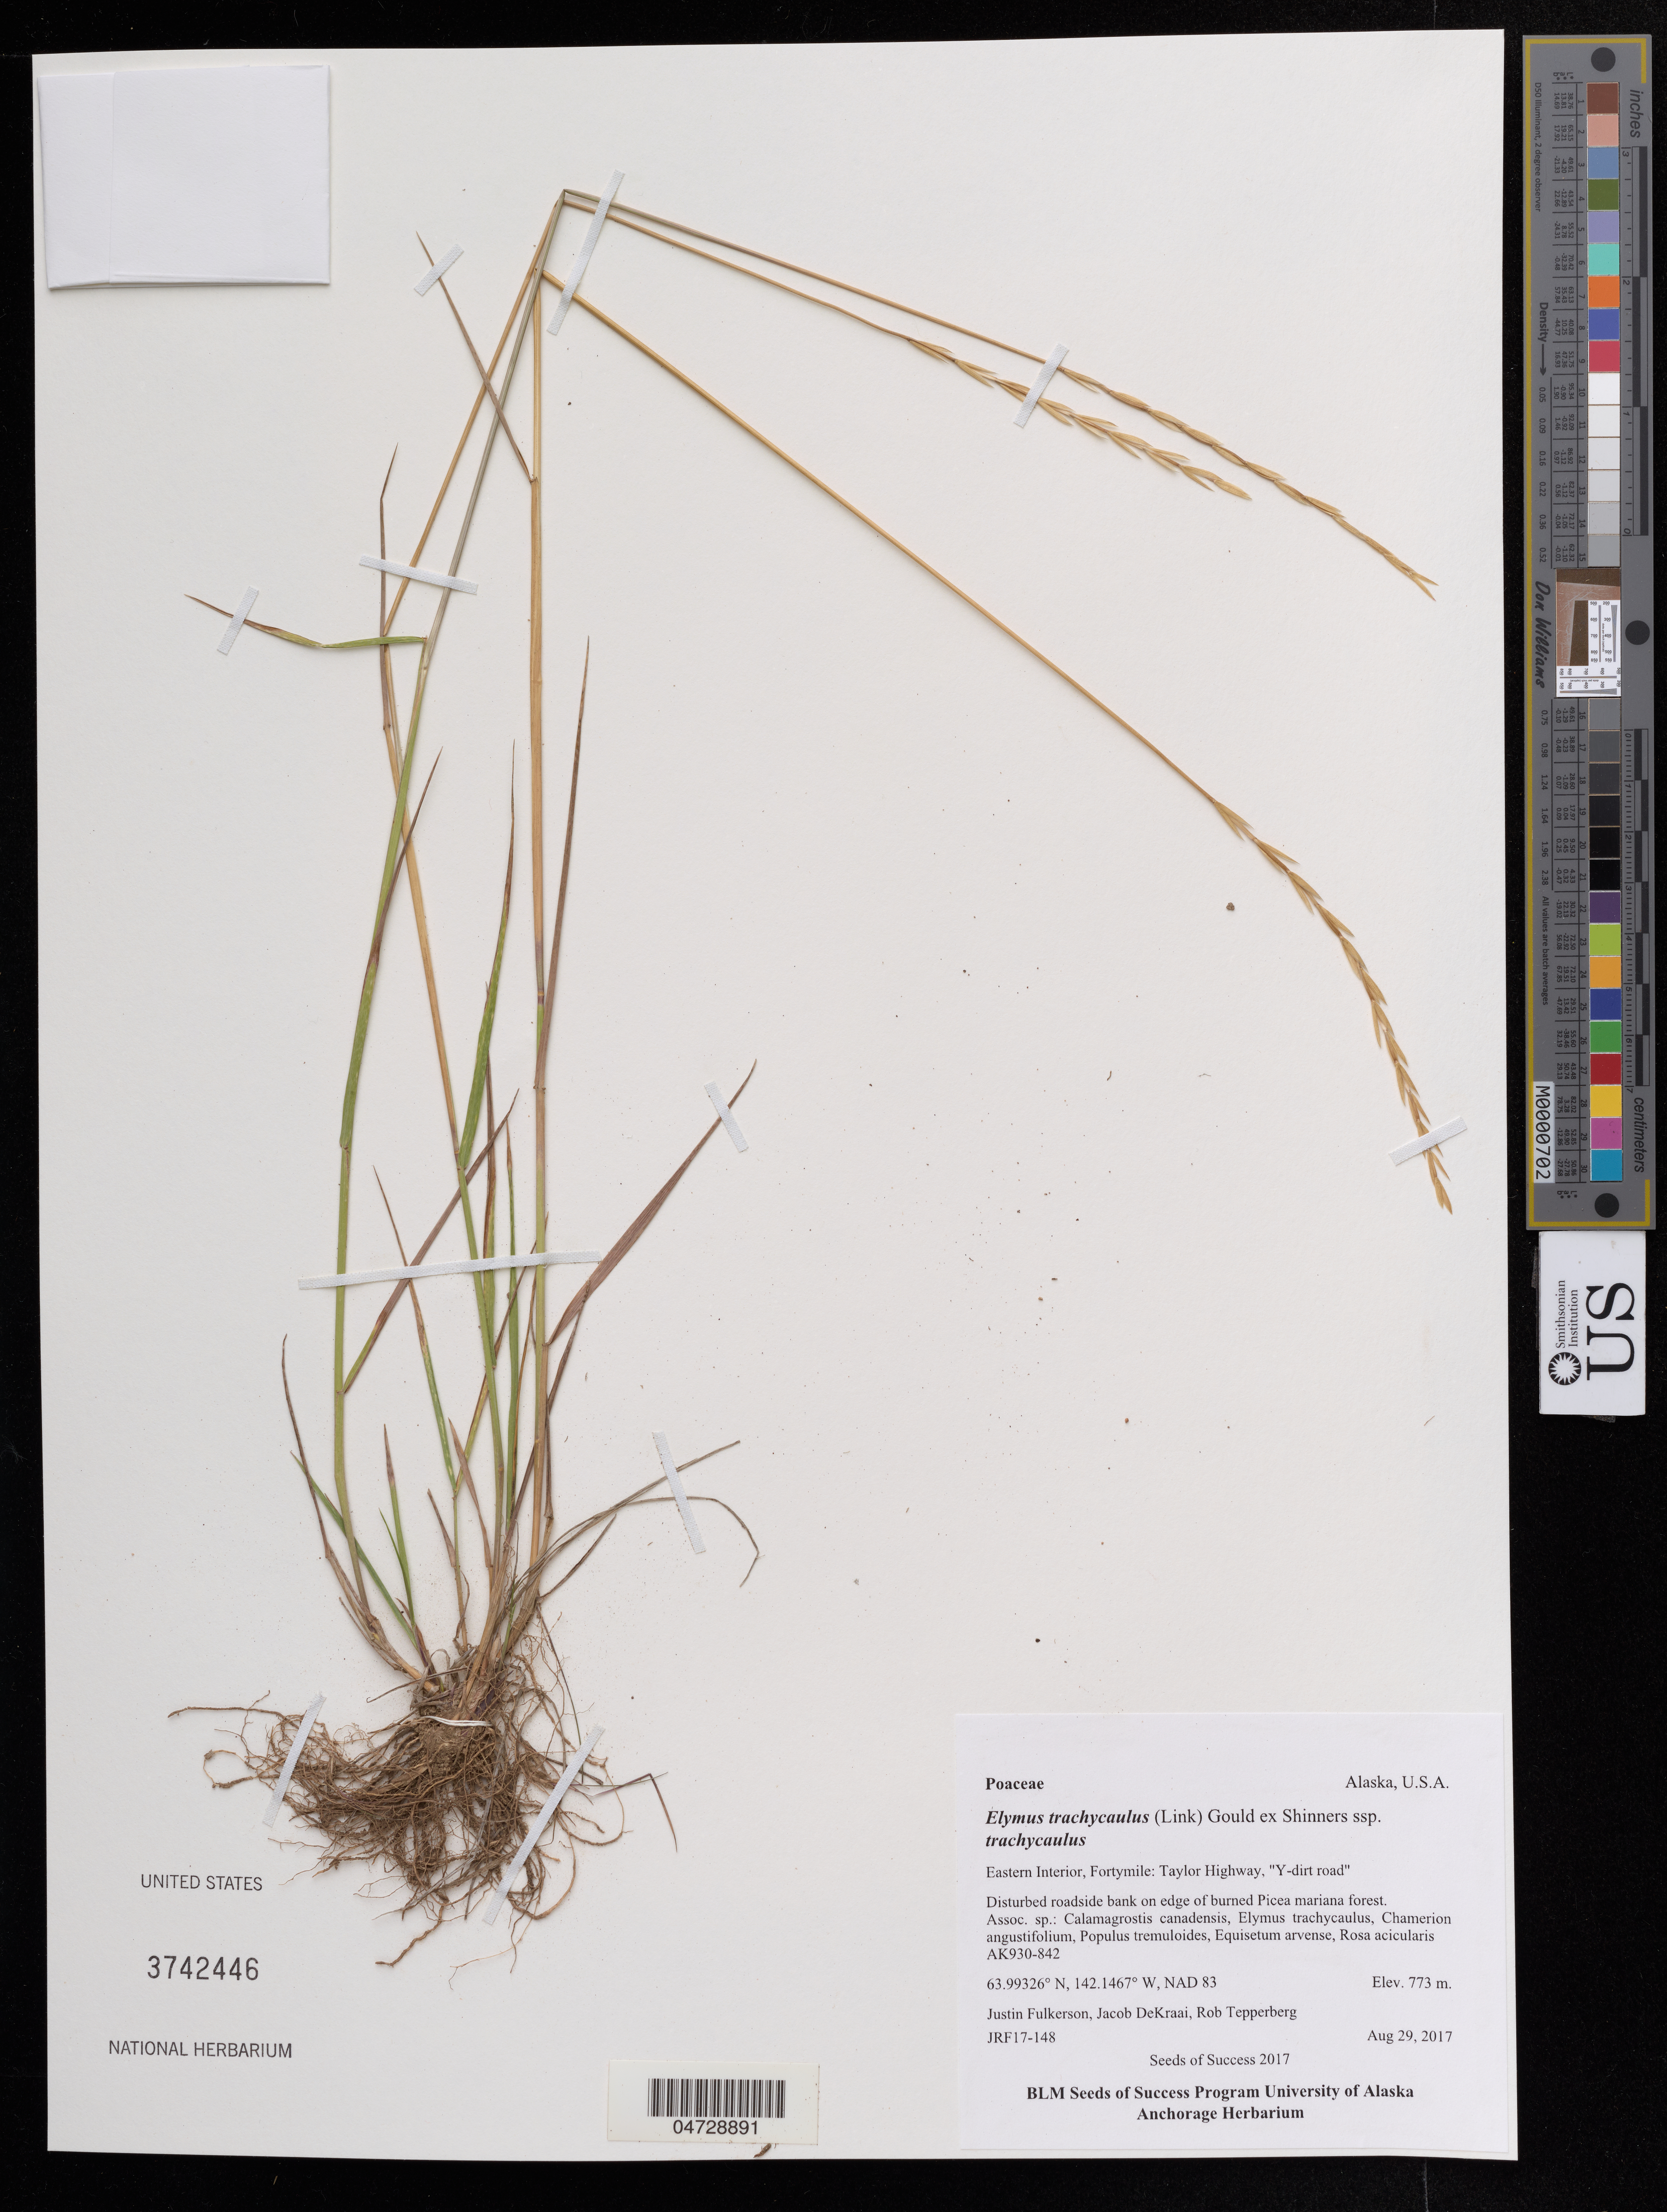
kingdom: Plantae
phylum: Tracheophyta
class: Liliopsida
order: Poales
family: Poaceae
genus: Elymus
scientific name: Elymus trachycaulus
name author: (Link) Gould ex Shinners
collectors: J. Fulkerson, J. Dekraai & R. Tepperberg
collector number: JRF17-148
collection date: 2017-08-29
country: United States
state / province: Alaska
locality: Eastern Interior, Fortymile: Taylor Highway, "Y-dirt road".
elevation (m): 773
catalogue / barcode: US 3742446